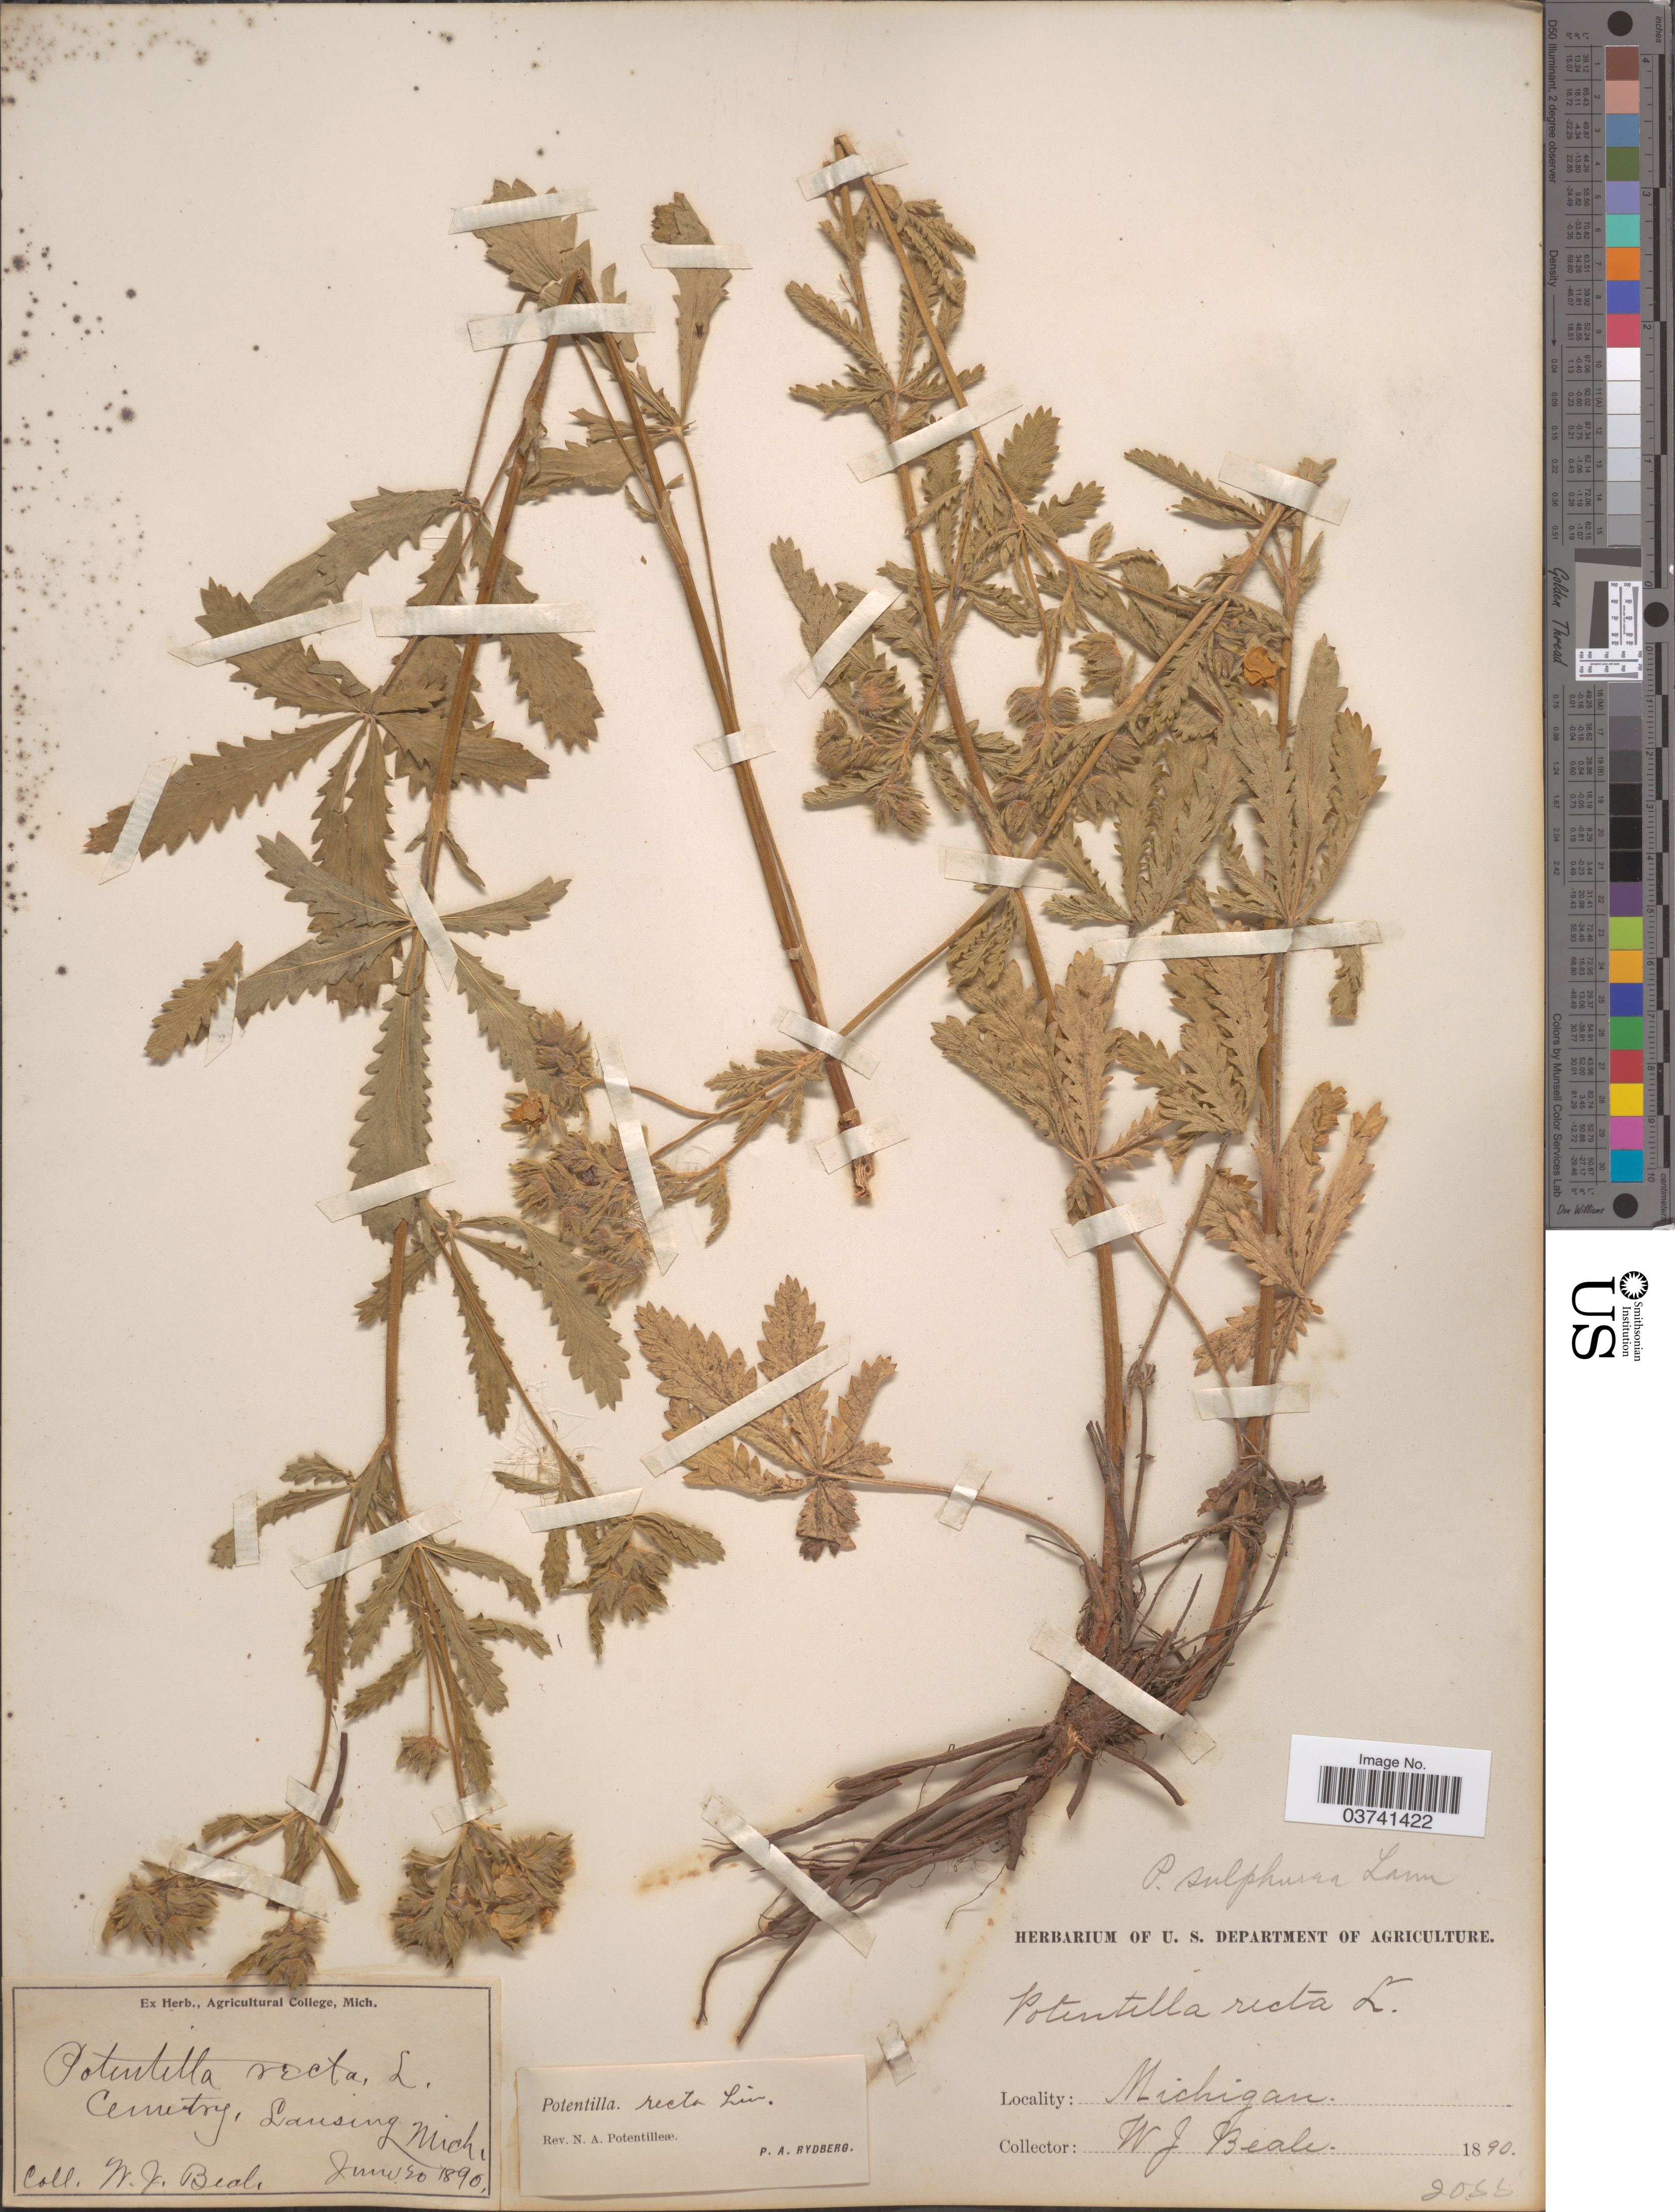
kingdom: Plantae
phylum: Tracheophyta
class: Magnoliopsida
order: Rosales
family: Rosaceae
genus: Potentilla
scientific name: Potentilla recta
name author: L.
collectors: W. J. Beal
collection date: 1890-06-20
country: United States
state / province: Michigan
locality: Cemetry, Lansing.